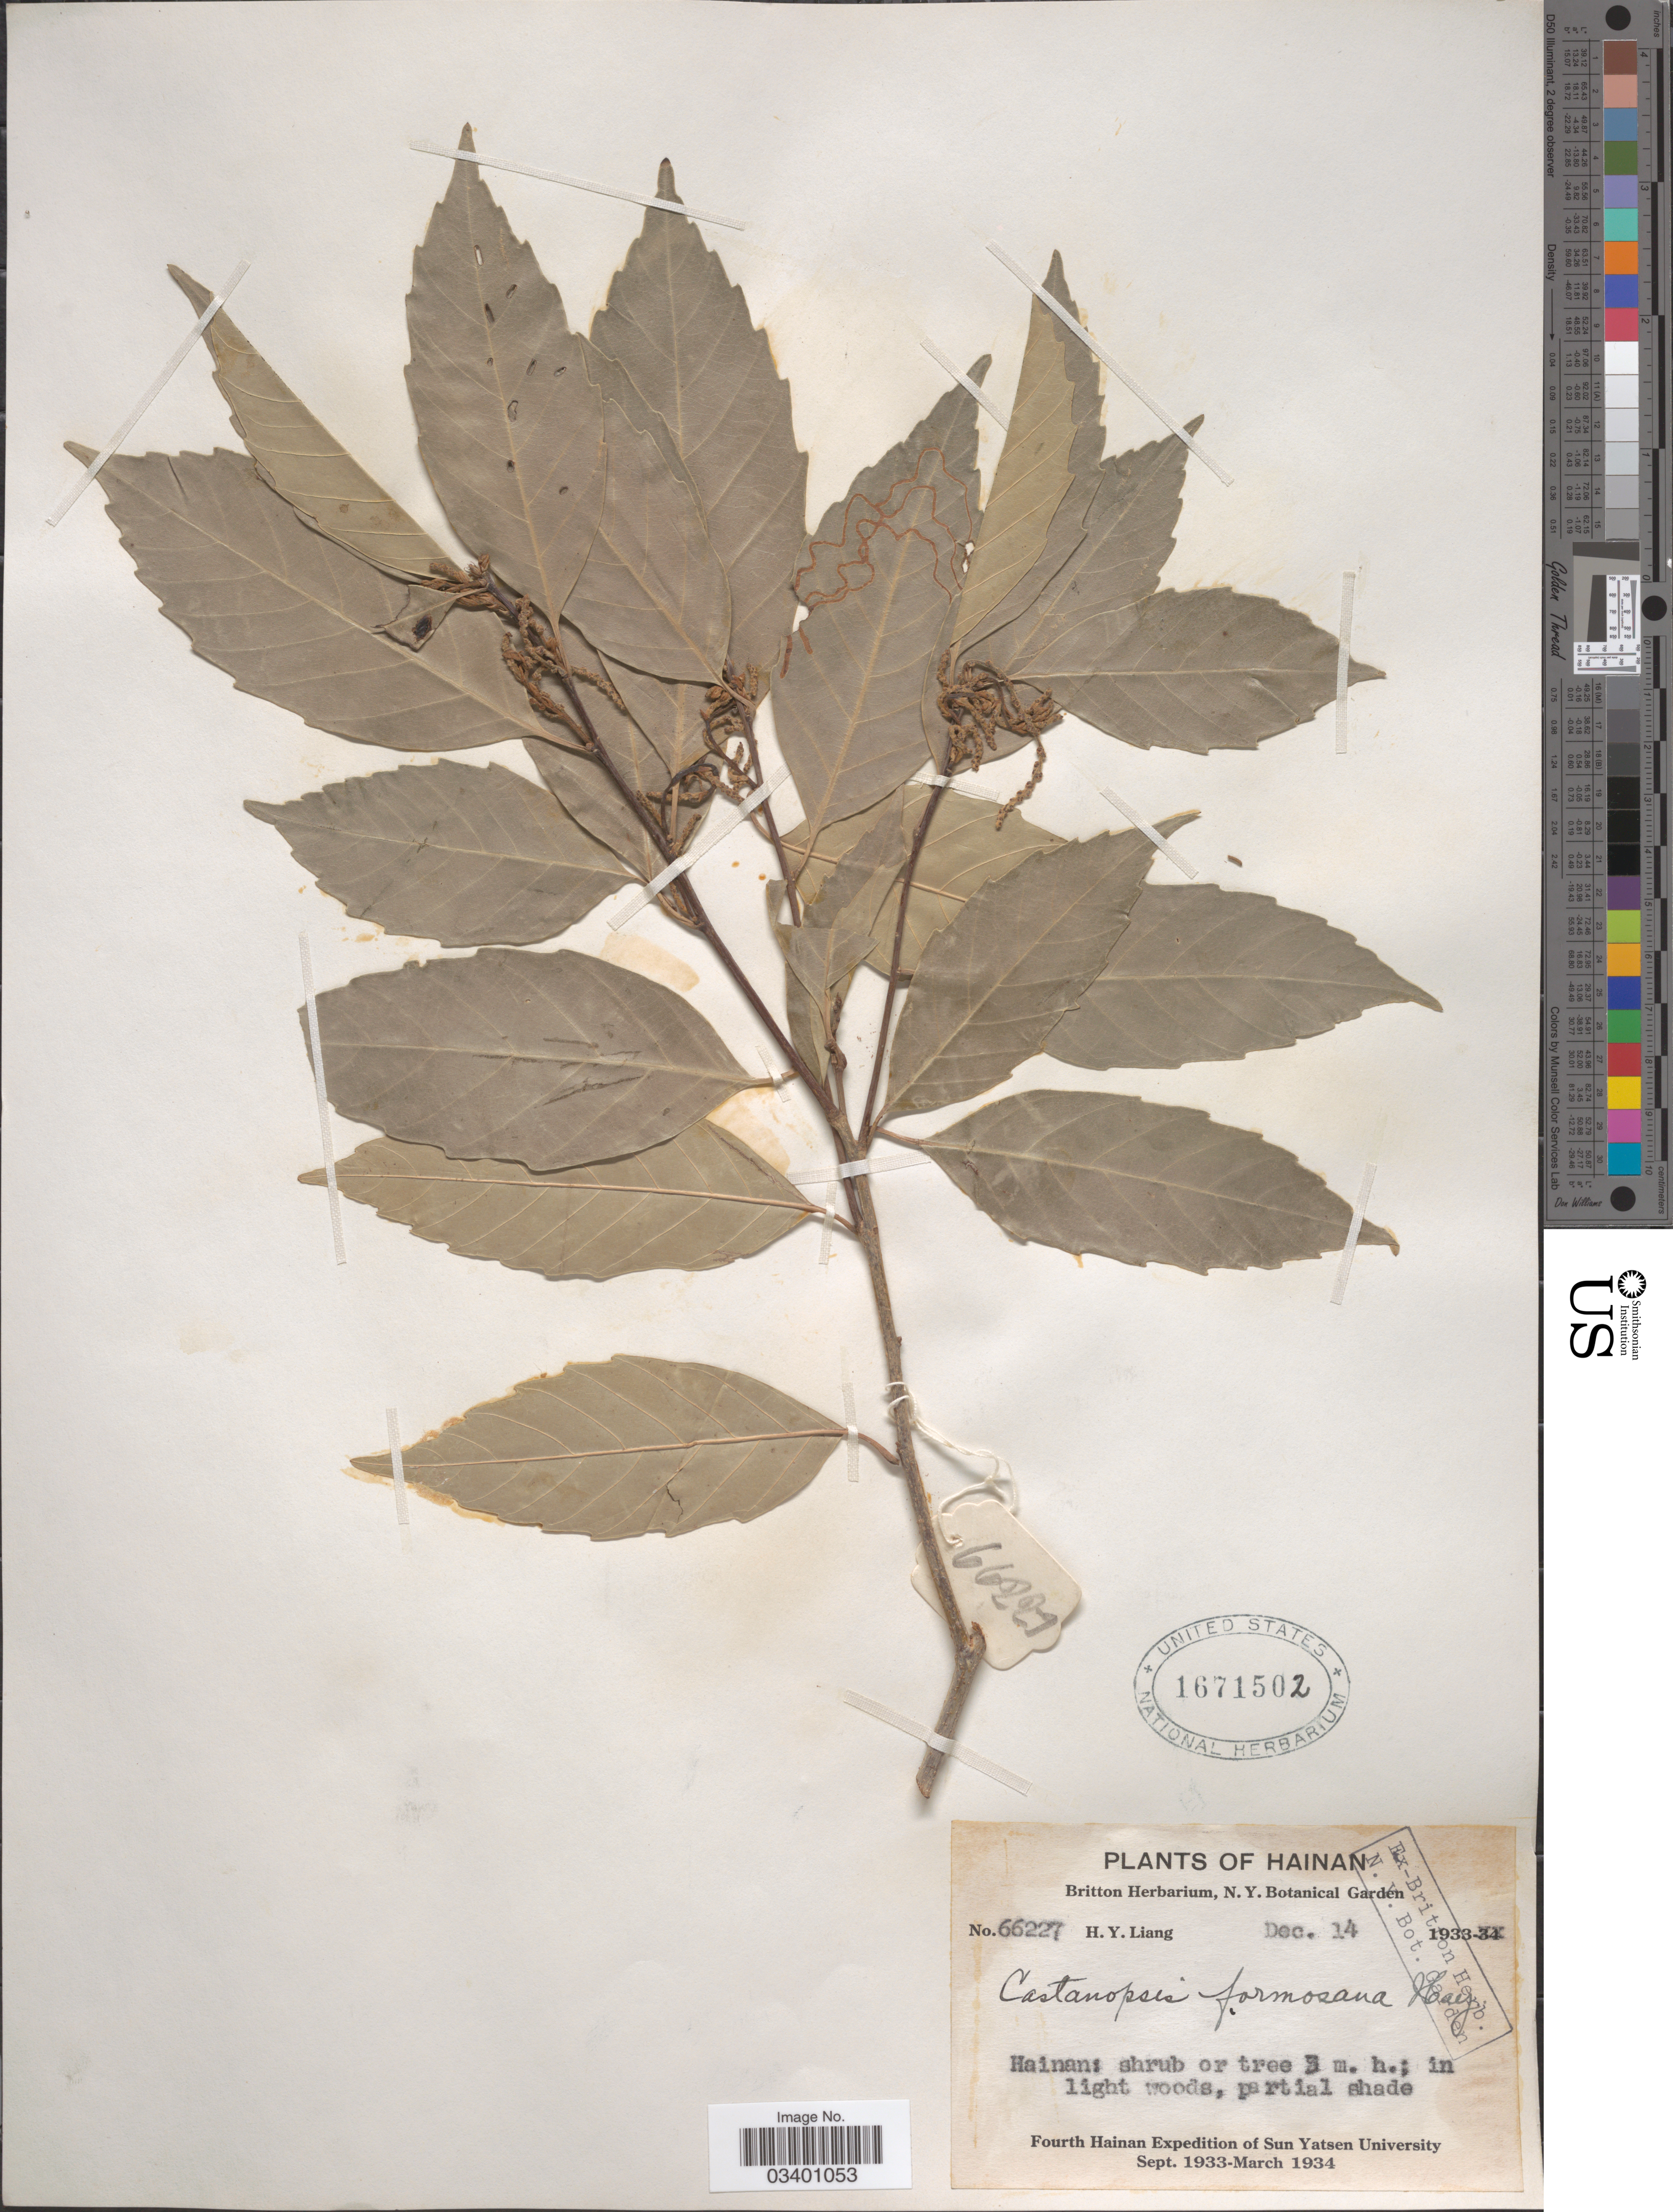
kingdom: Plantae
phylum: Tracheophyta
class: Magnoliopsida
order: Fagales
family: Fagaceae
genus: Castanopsis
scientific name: Castanopsis formosana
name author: (Skan) Hayata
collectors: H. Y. Liang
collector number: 66227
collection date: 1933-12-14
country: China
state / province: Hainan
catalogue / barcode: US 1671502